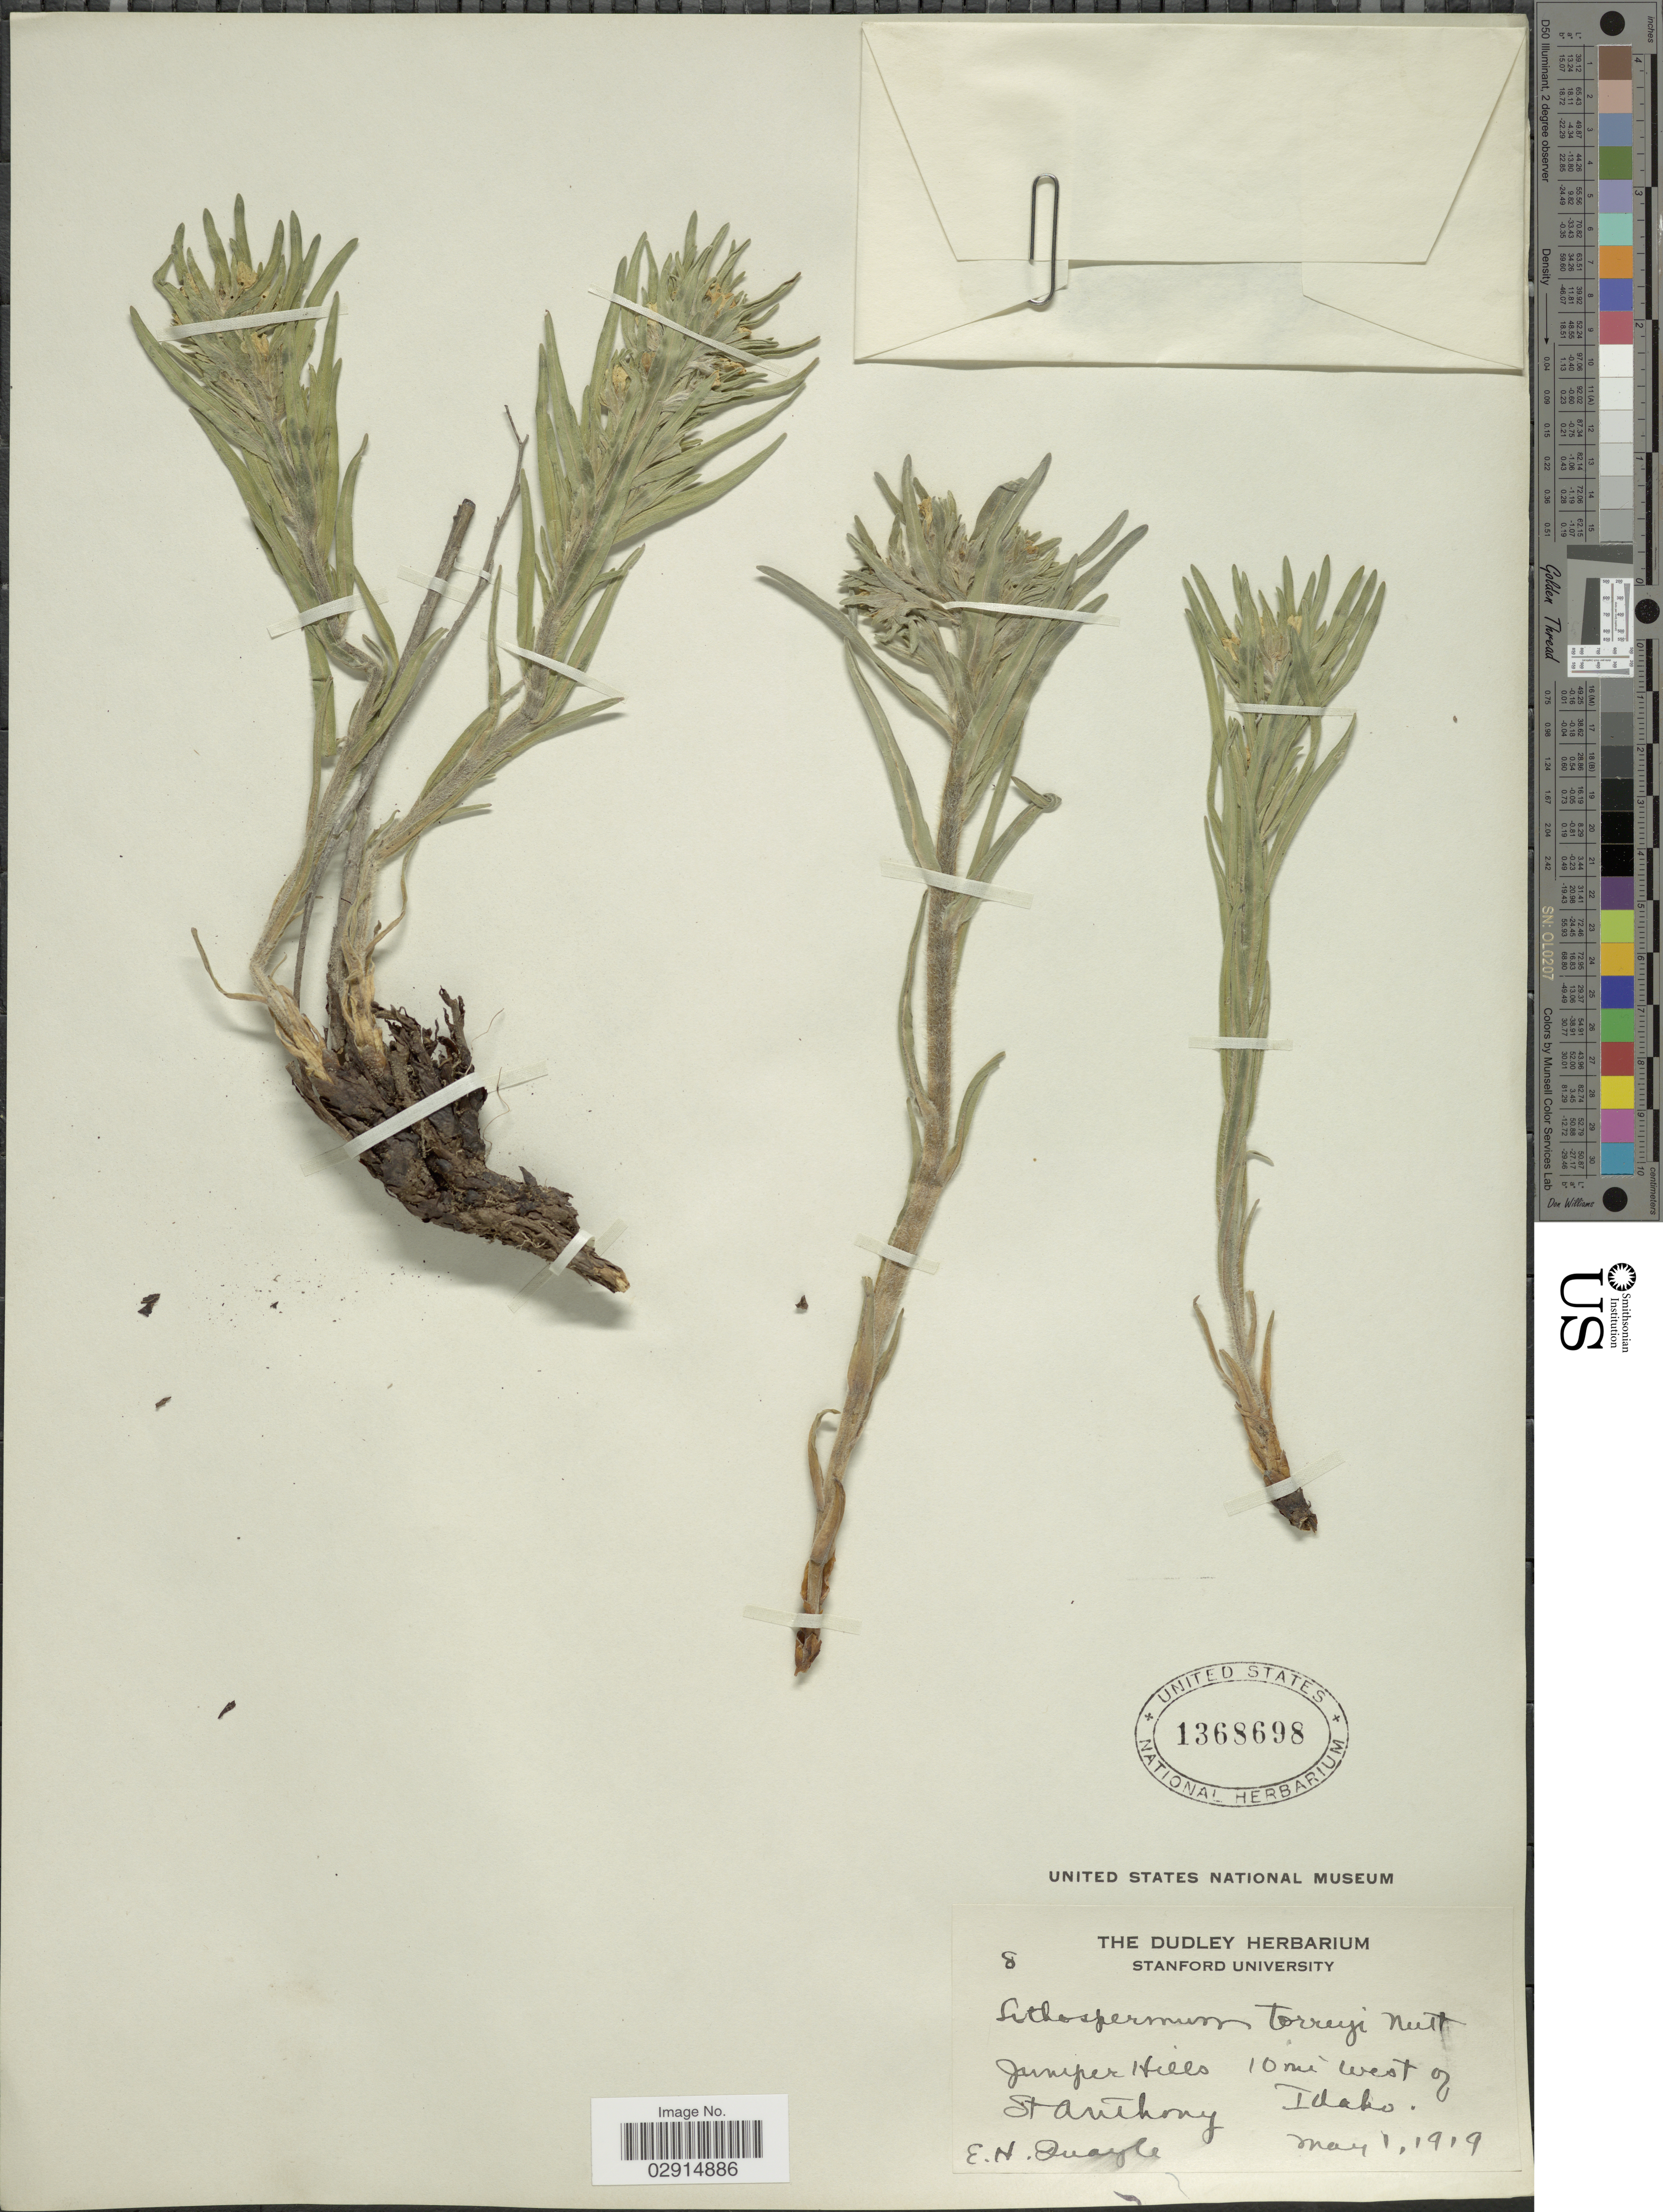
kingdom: Plantae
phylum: Tracheophyta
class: Magnoliopsida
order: Boraginales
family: Boraginaceae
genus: Lithospermum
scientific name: Lithospermum ruderale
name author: Douglas ex Lehm.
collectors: E. Quayle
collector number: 8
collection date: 1919-05-01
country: United States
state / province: Idaho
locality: Juniper Hills. 10 mi west of St. Anthony. Idaho.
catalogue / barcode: US 1368698